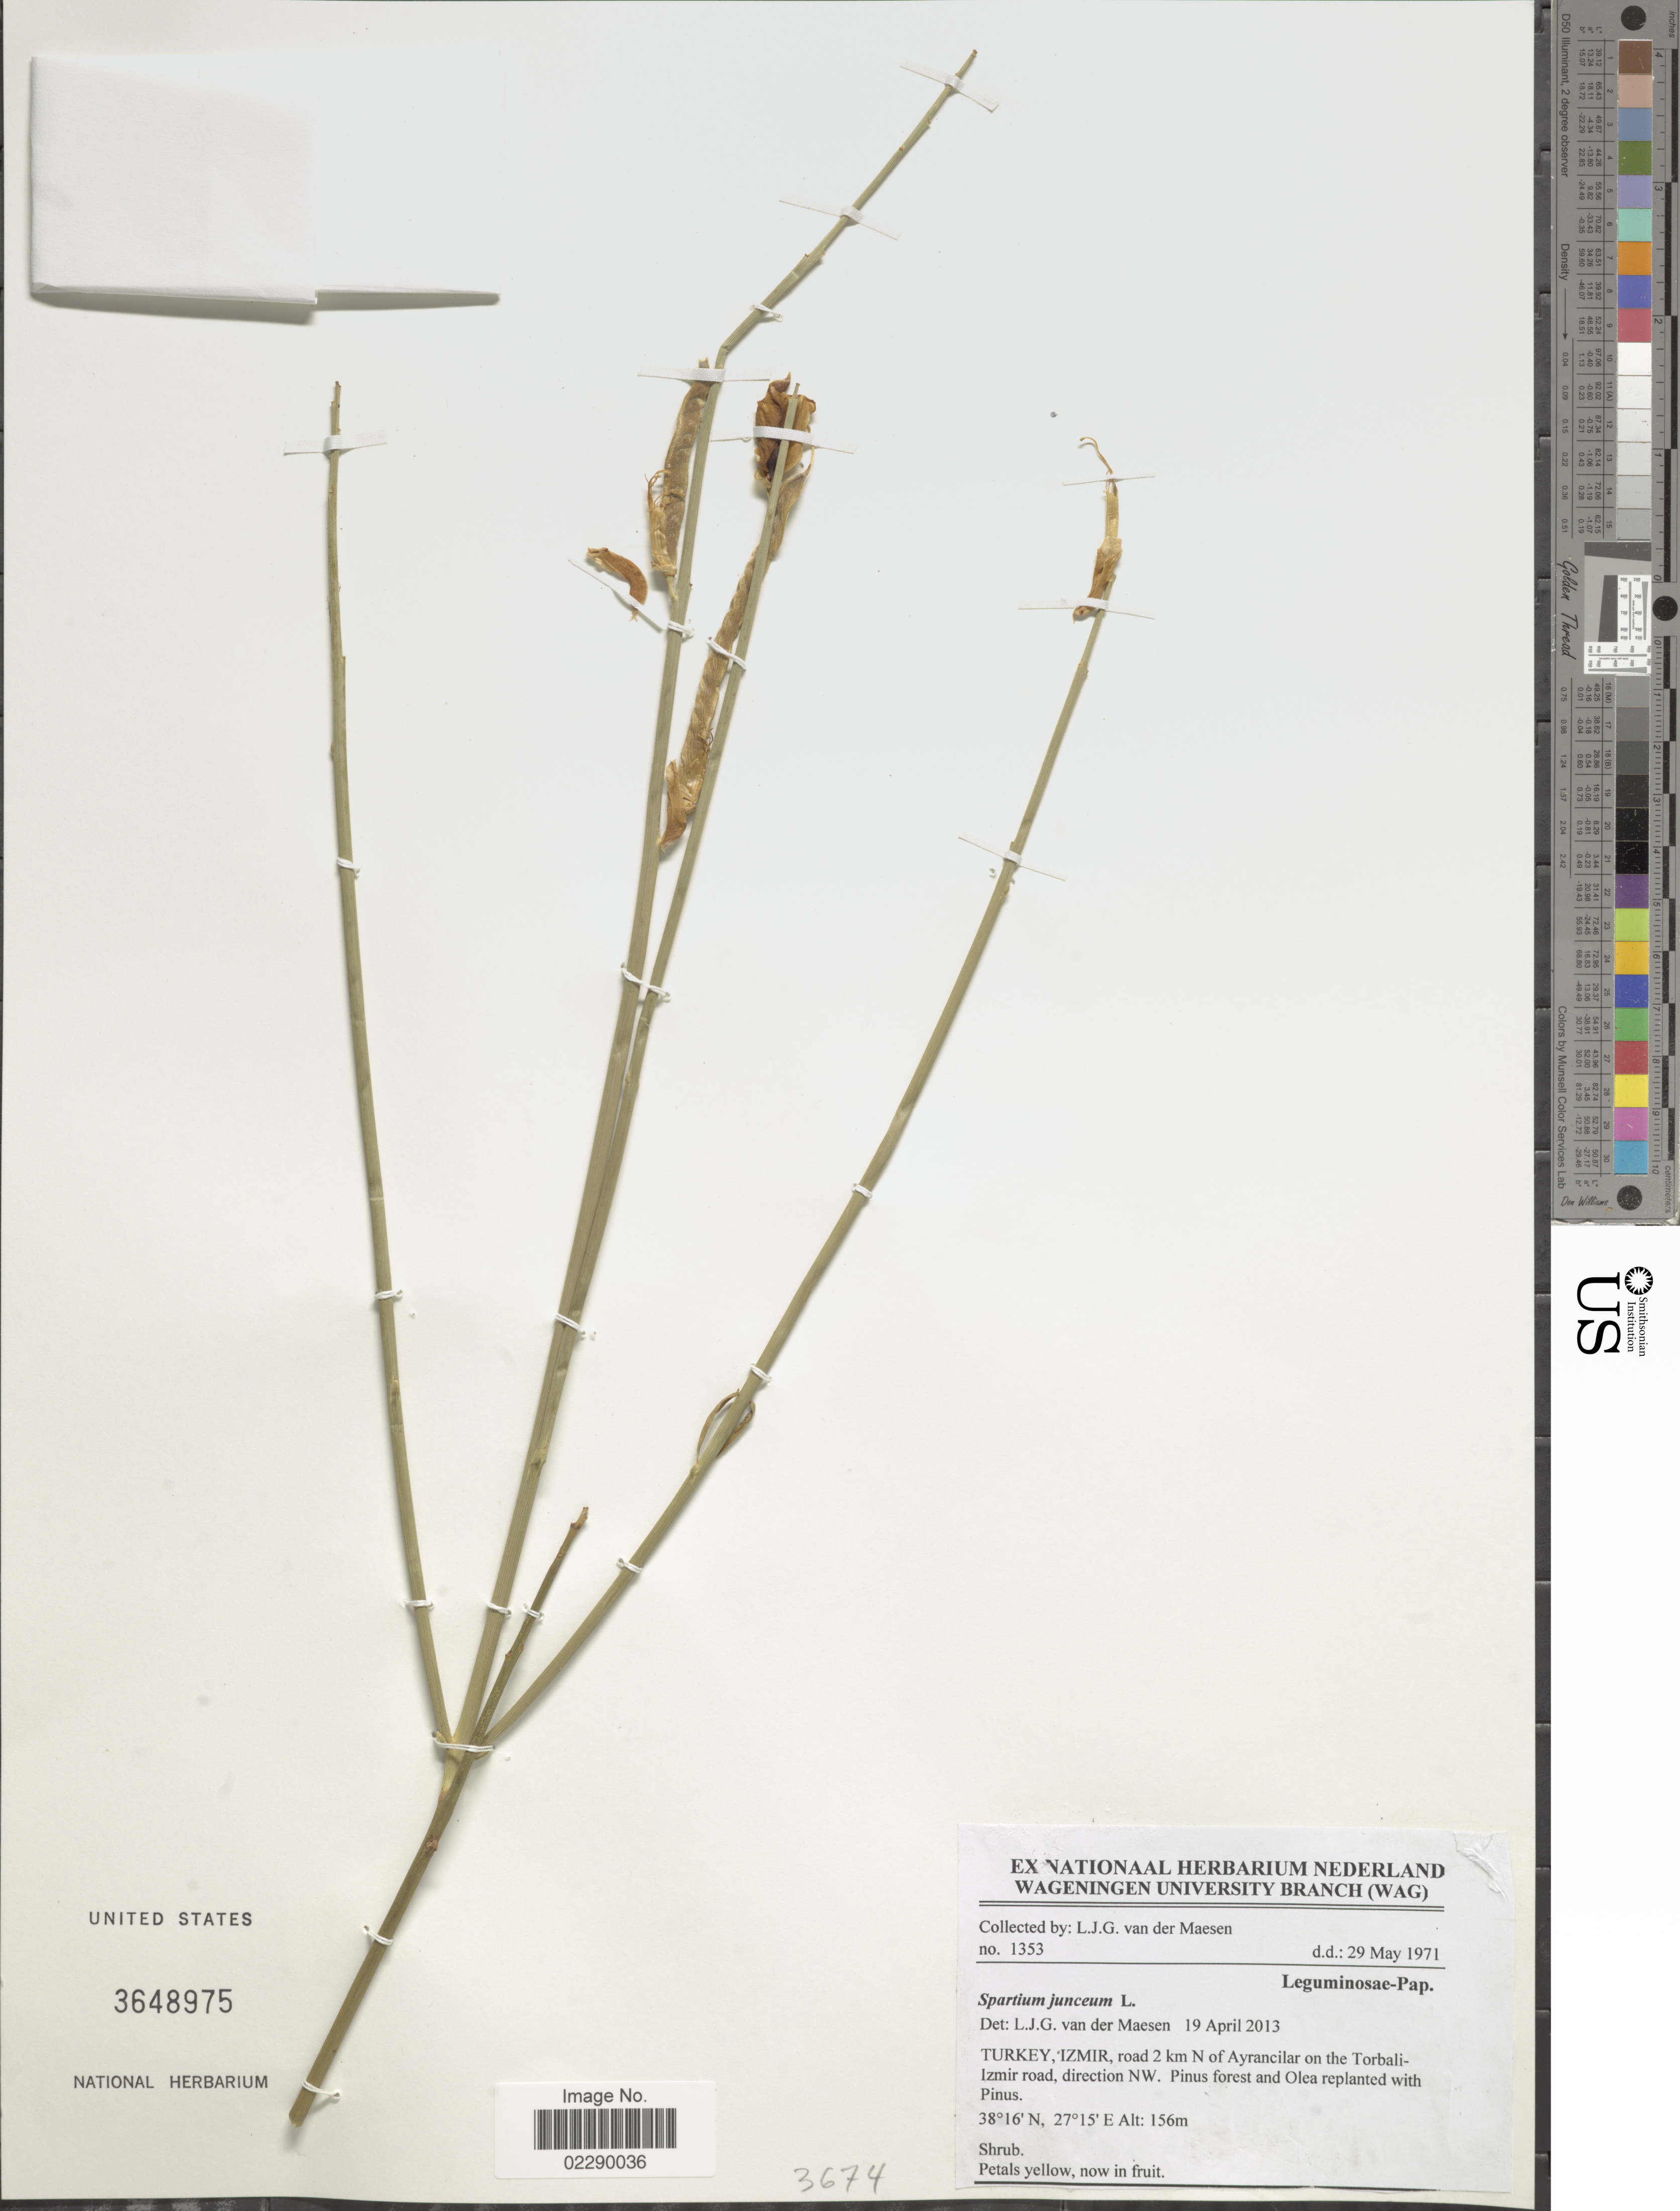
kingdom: Plantae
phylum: Tracheophyta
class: Magnoliopsida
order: Fabales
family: Fabaceae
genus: Spartium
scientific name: Spartium junceum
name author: L.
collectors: L. van der Maesen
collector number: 1353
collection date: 1971-05-29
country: Turkey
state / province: Izmir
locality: Turkey, Izmir, road 2 km N of Ayrancilar on the Torbali-Izmir road, direction NW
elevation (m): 156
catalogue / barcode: US 3648975